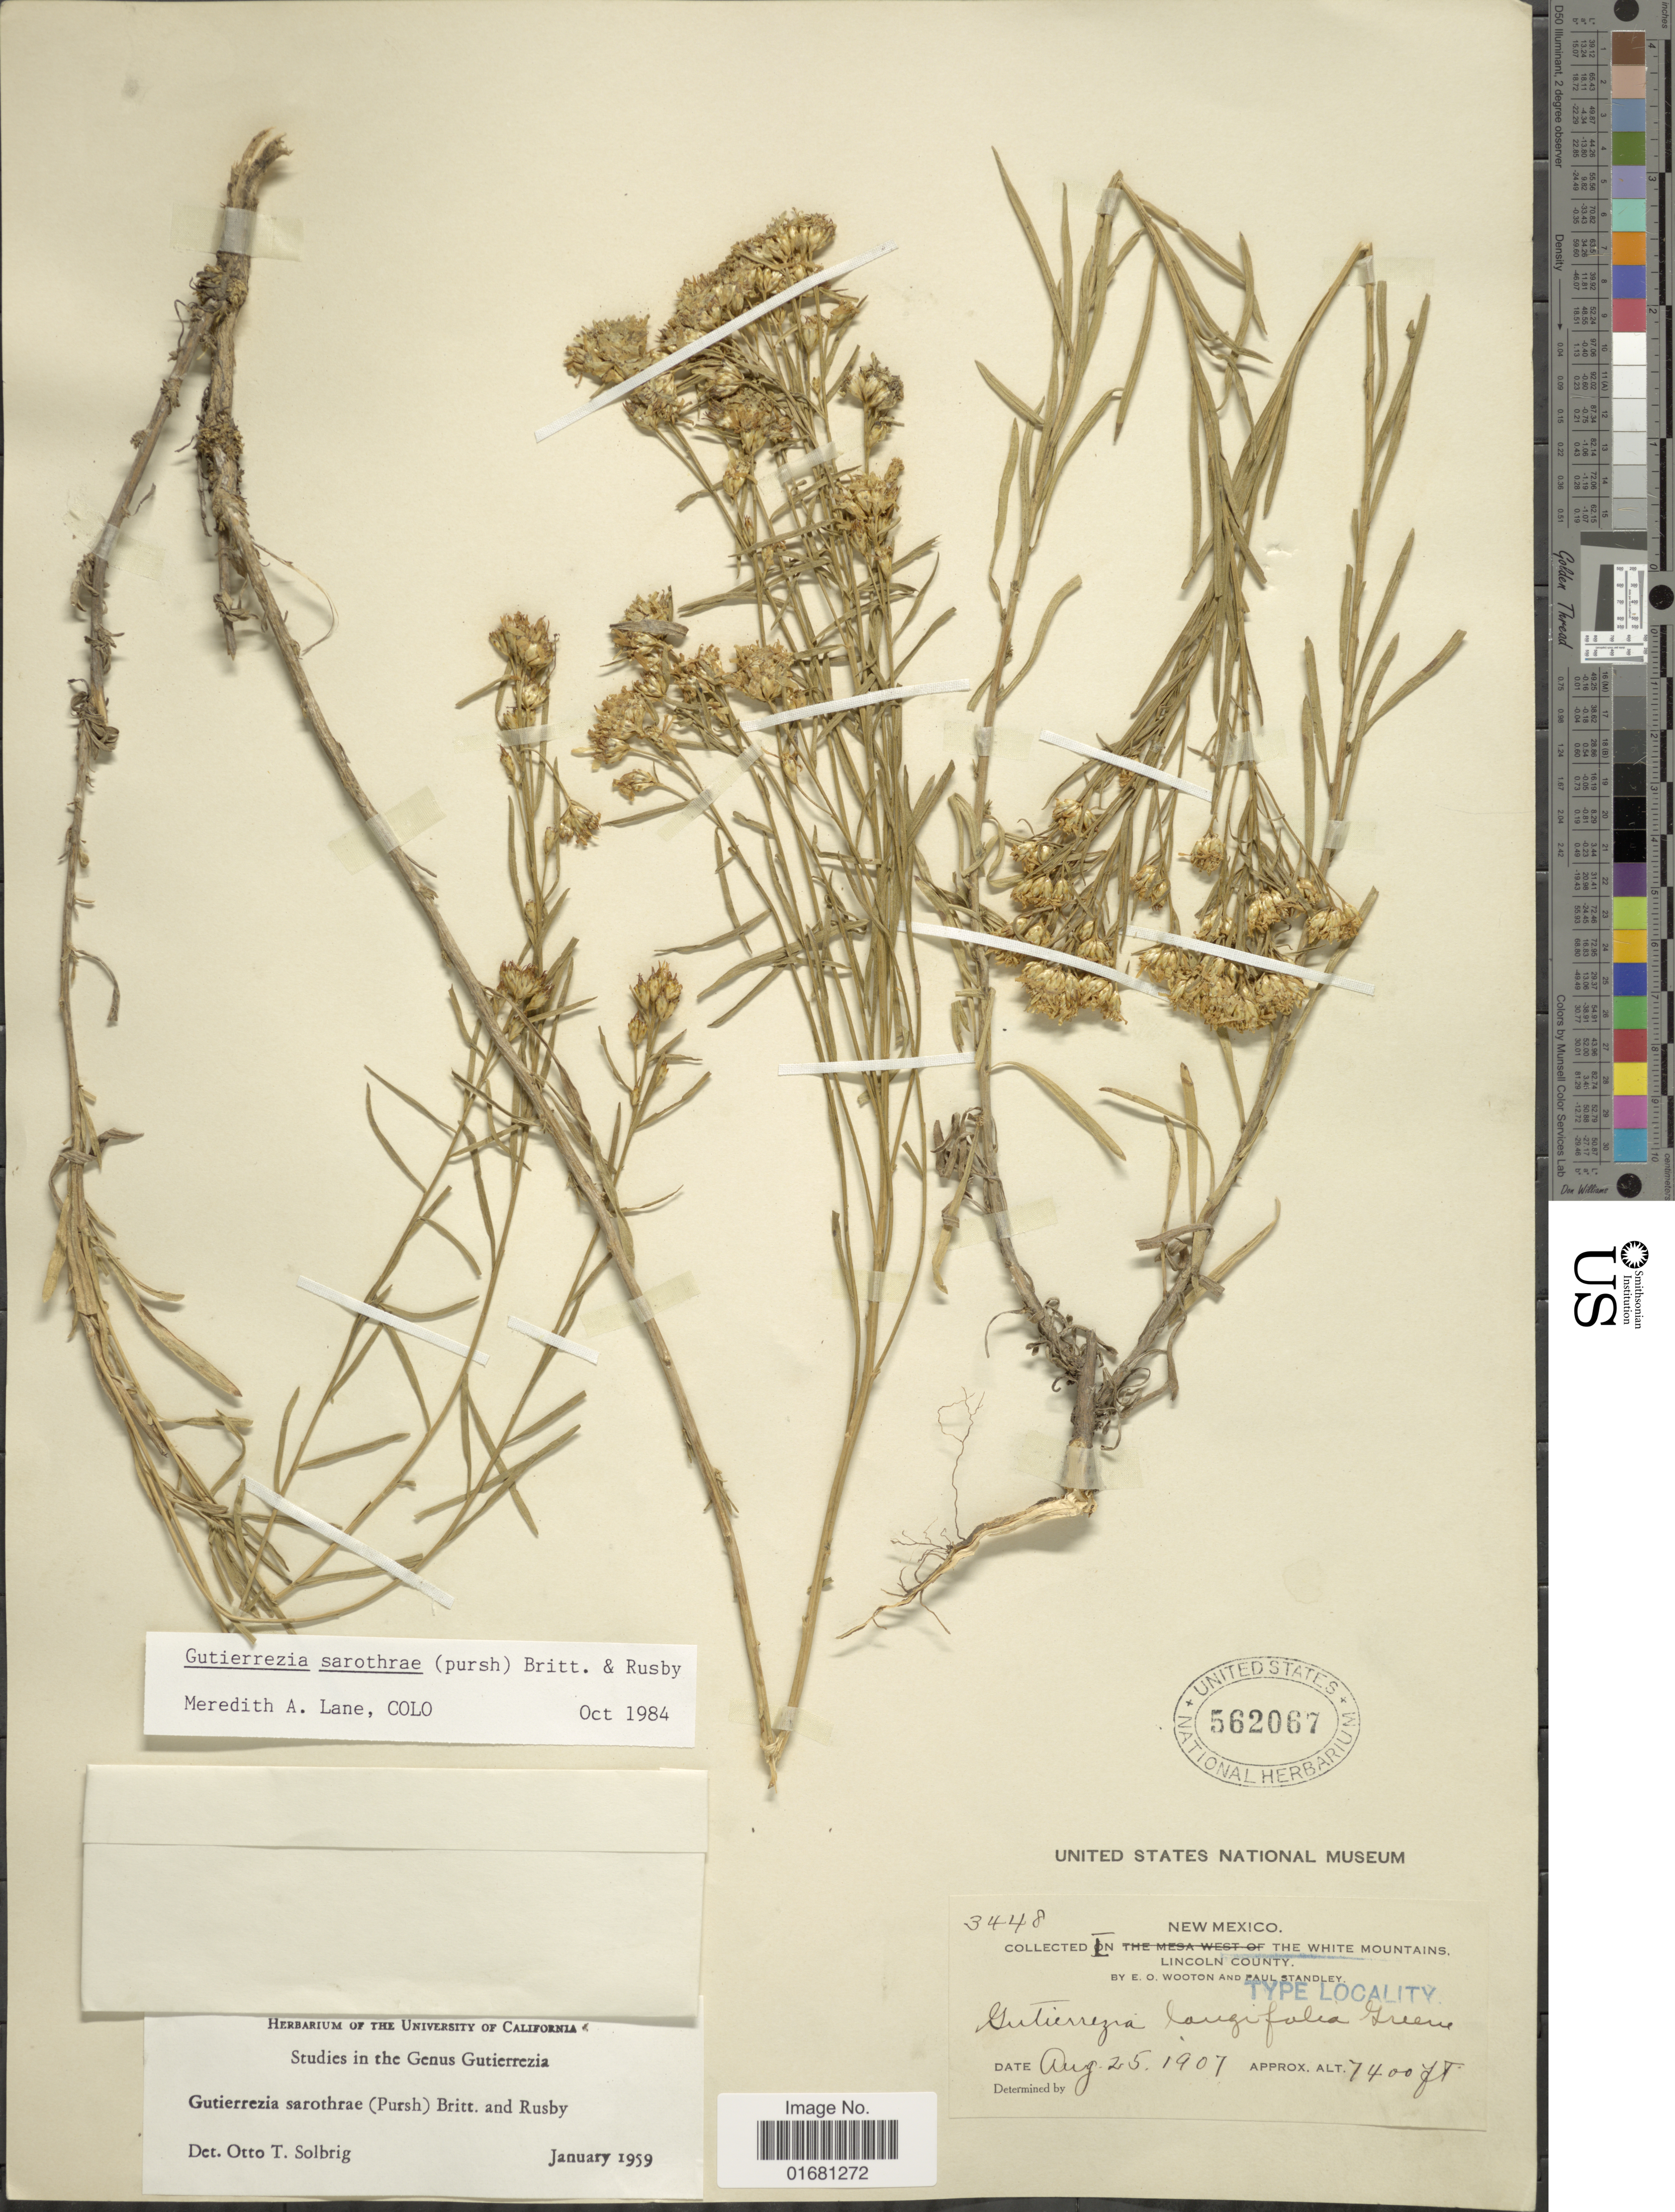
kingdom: Plantae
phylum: Tracheophyta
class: Magnoliopsida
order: Asterales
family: Asteraceae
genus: Gutierrezia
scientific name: Gutierrezia sarothrae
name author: (Pursh) Britton & Rusby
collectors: E. O. Wooton & P. C. Standley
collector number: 3448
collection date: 1907-08-25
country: United States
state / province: New Mexico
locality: New Mexico. The White Mountains. Licoln County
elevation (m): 2256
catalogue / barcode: US 562067